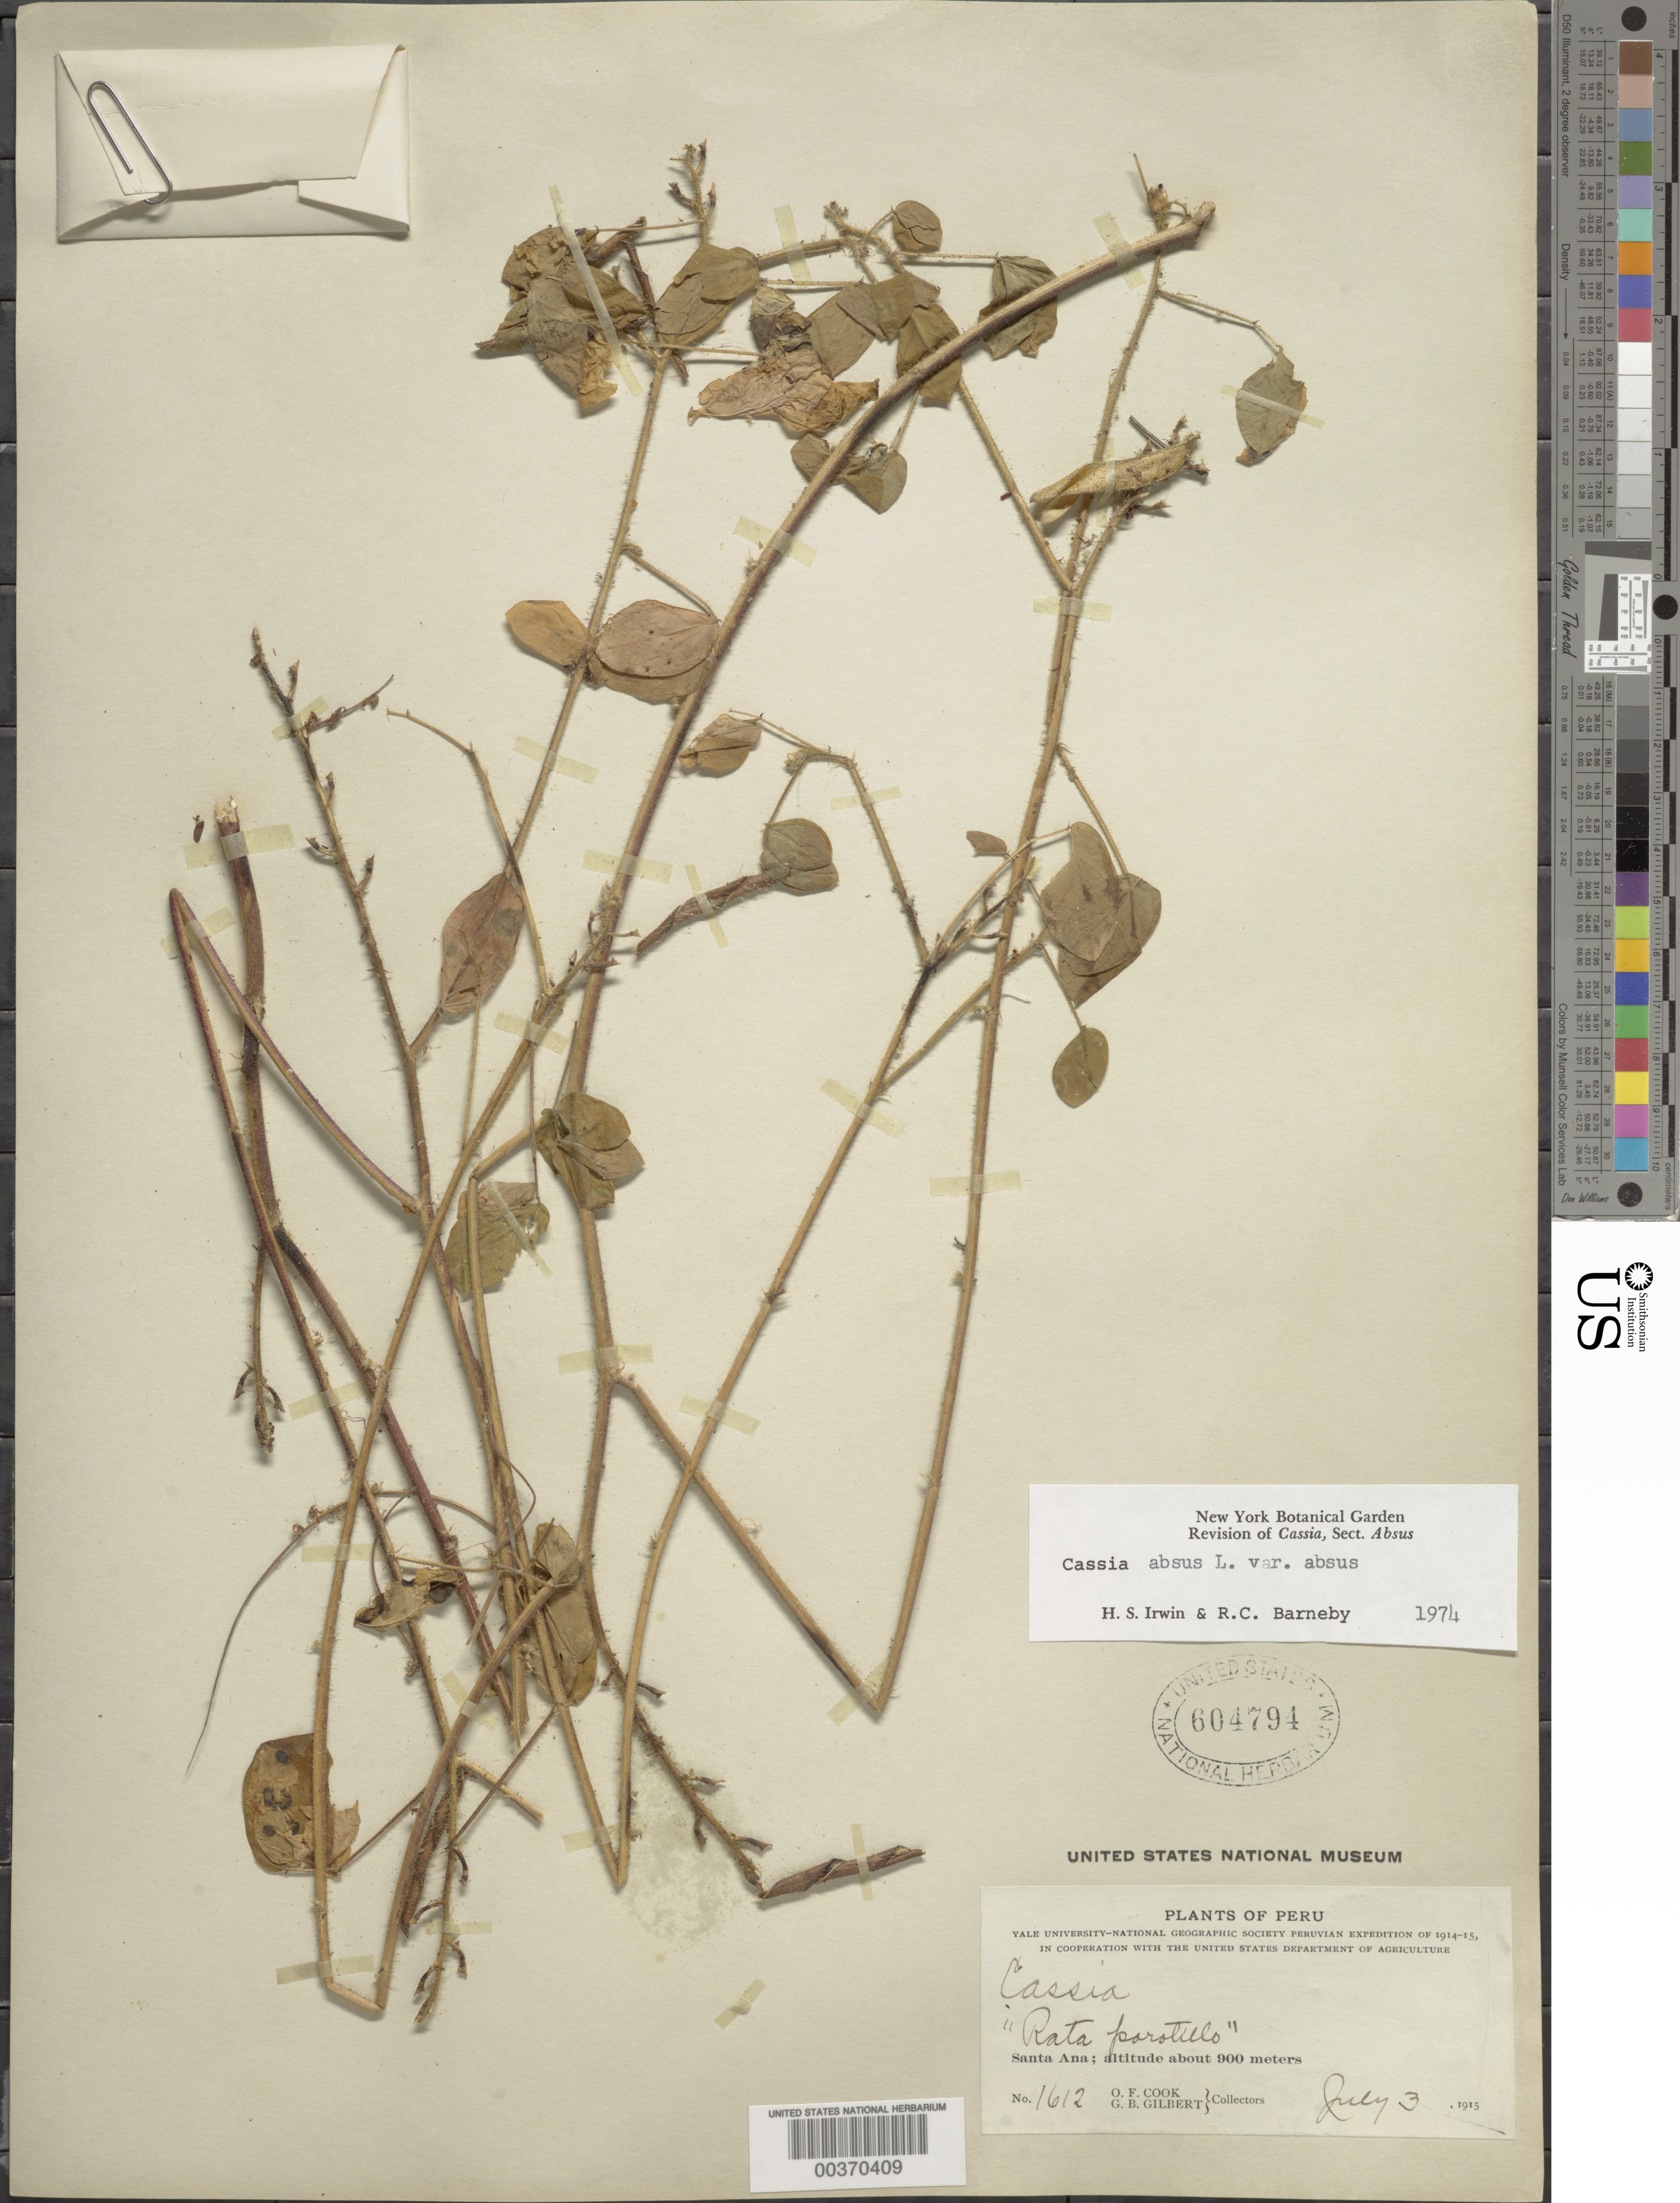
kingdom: Plantae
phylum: Tracheophyta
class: Magnoliopsida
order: Fabales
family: Fabaceae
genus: Chamaecrista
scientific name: Chamaecrista absus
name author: (L.) H.S. Irwin & Barneby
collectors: O. F. Cook & G. B. Gilbert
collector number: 1612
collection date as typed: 03 Jul 1915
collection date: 1915-07-03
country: Peru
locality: Santa Ana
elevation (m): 900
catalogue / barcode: US 604794